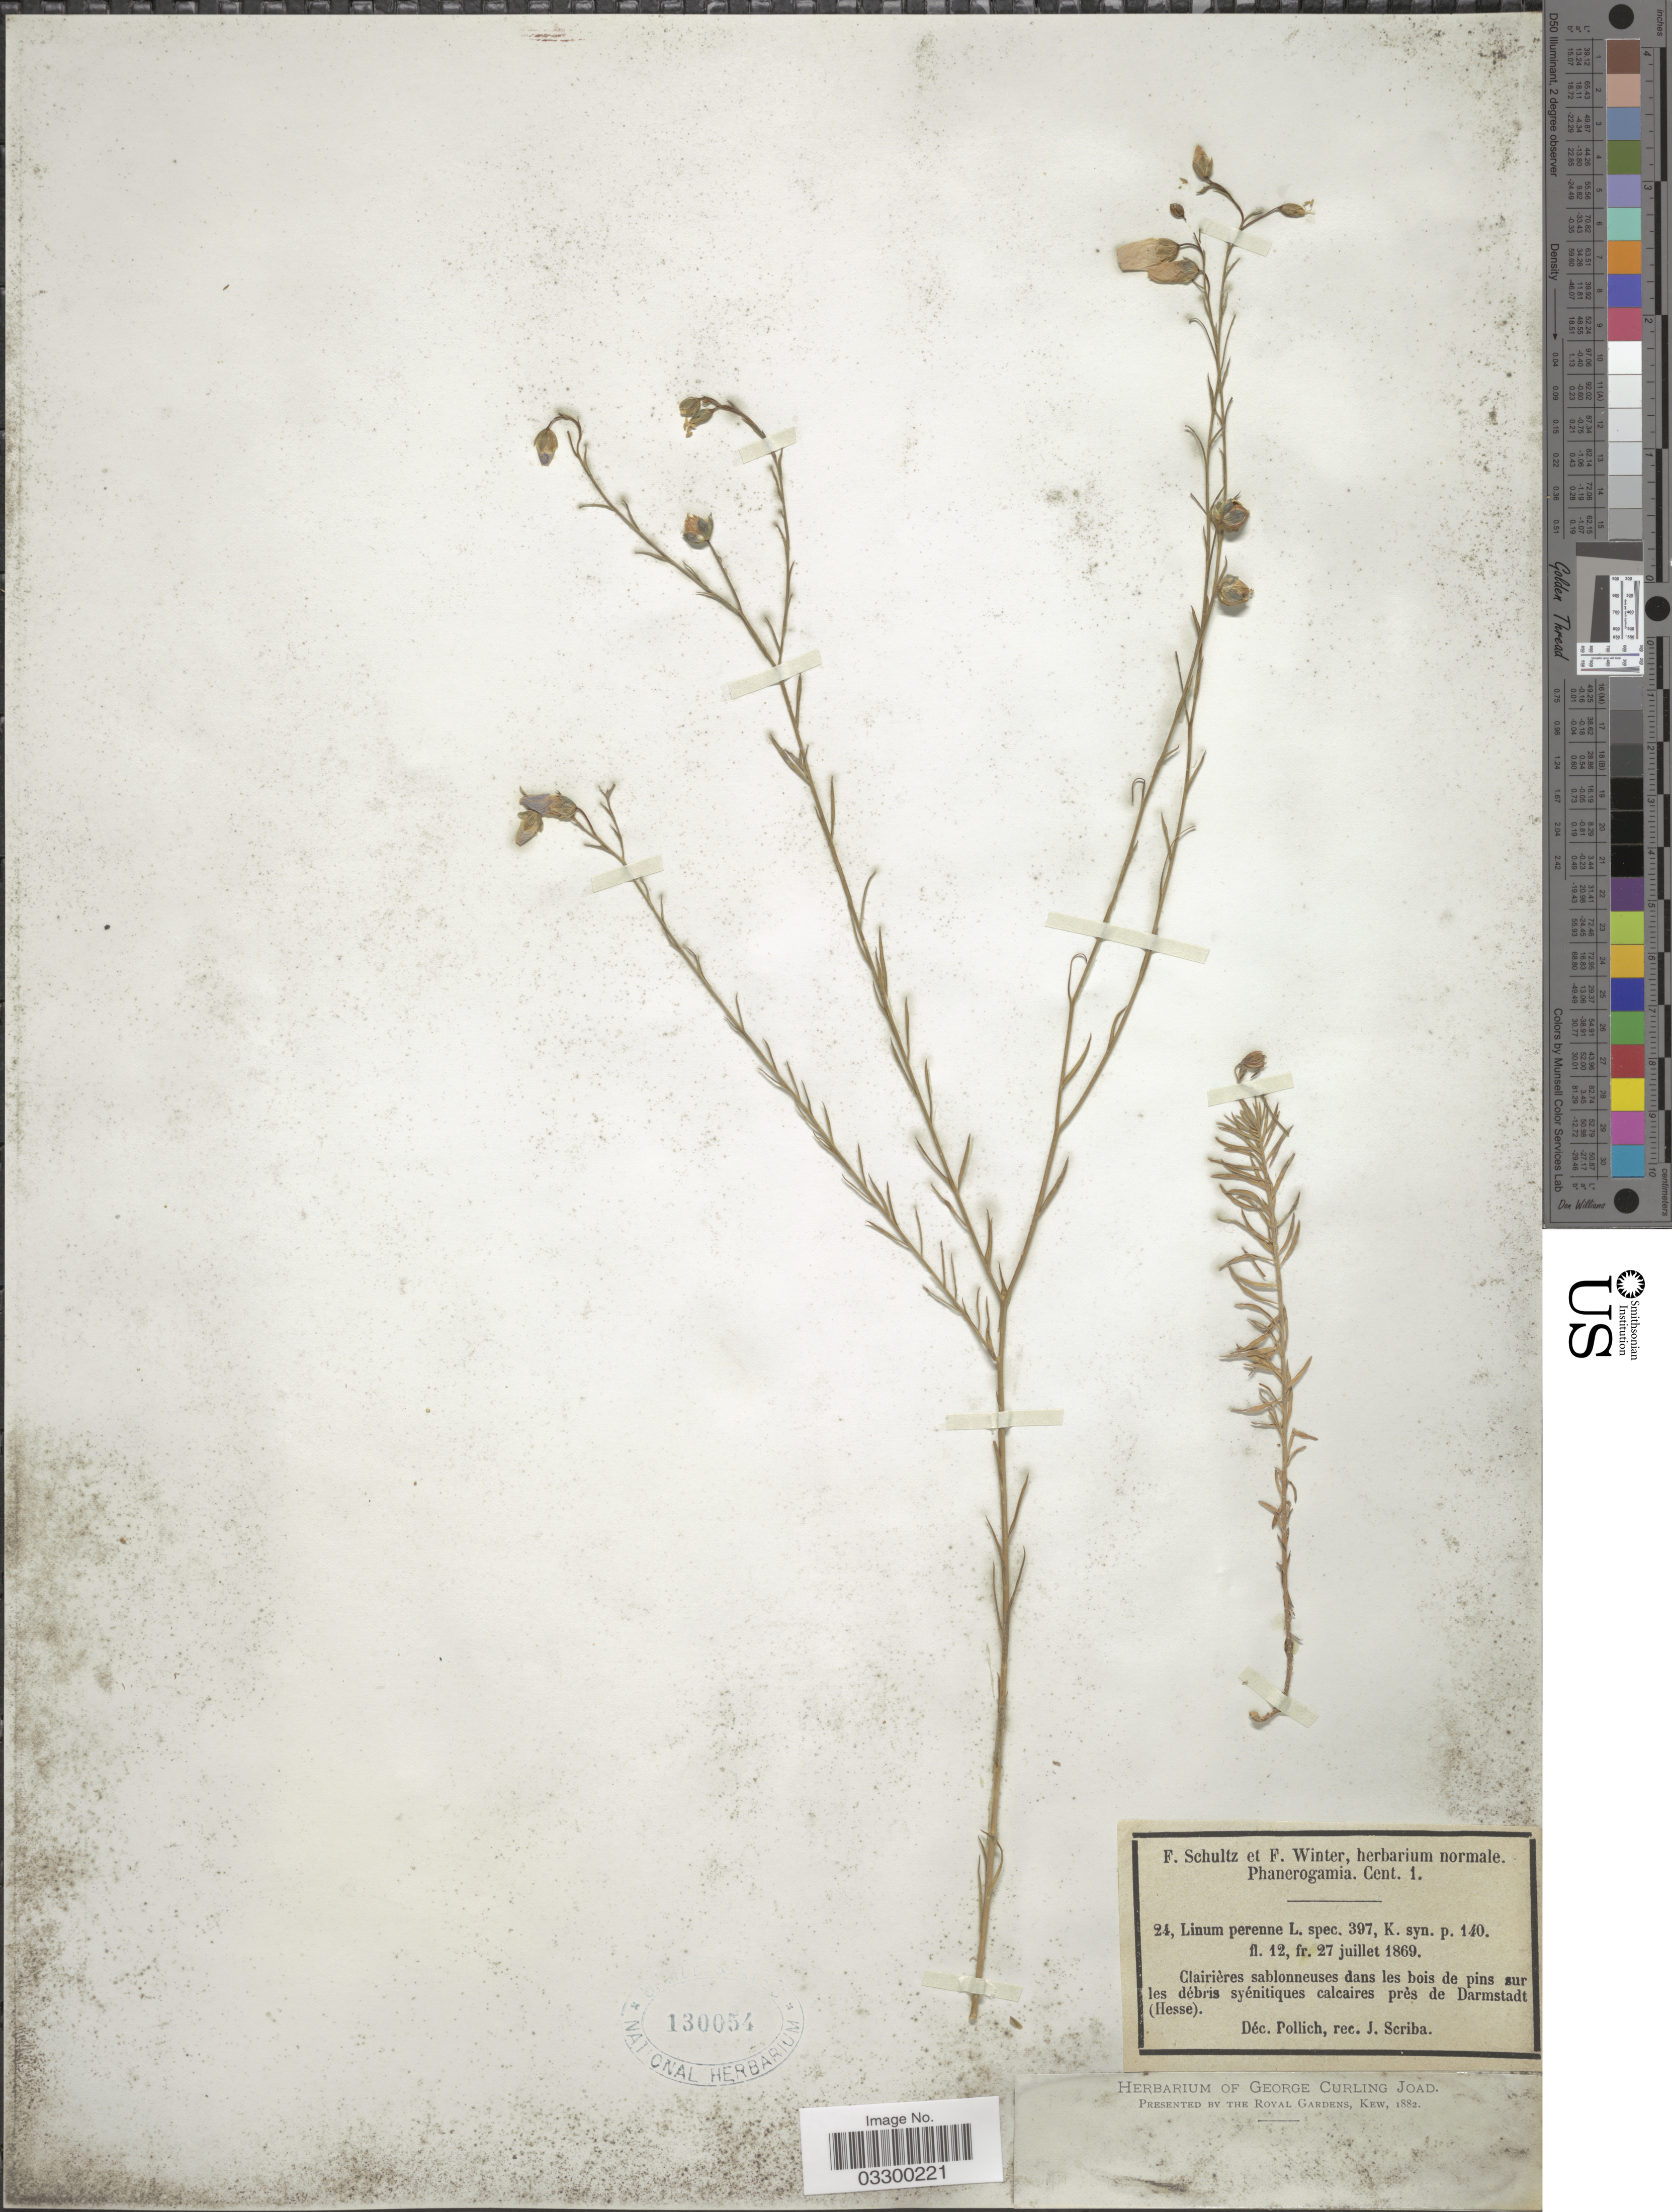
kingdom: Plantae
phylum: Tracheophyta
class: Magnoliopsida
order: Malpighiales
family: Linaceae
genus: Linum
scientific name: Linum perenne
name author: L.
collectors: J. Scriba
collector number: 24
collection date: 1869-07-12/1869-07-27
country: Germany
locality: Clairières sablonneuses dans les bois de pins sur les débris syénitiques calcaires près de Darmstadt (Hesse).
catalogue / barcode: US 130054